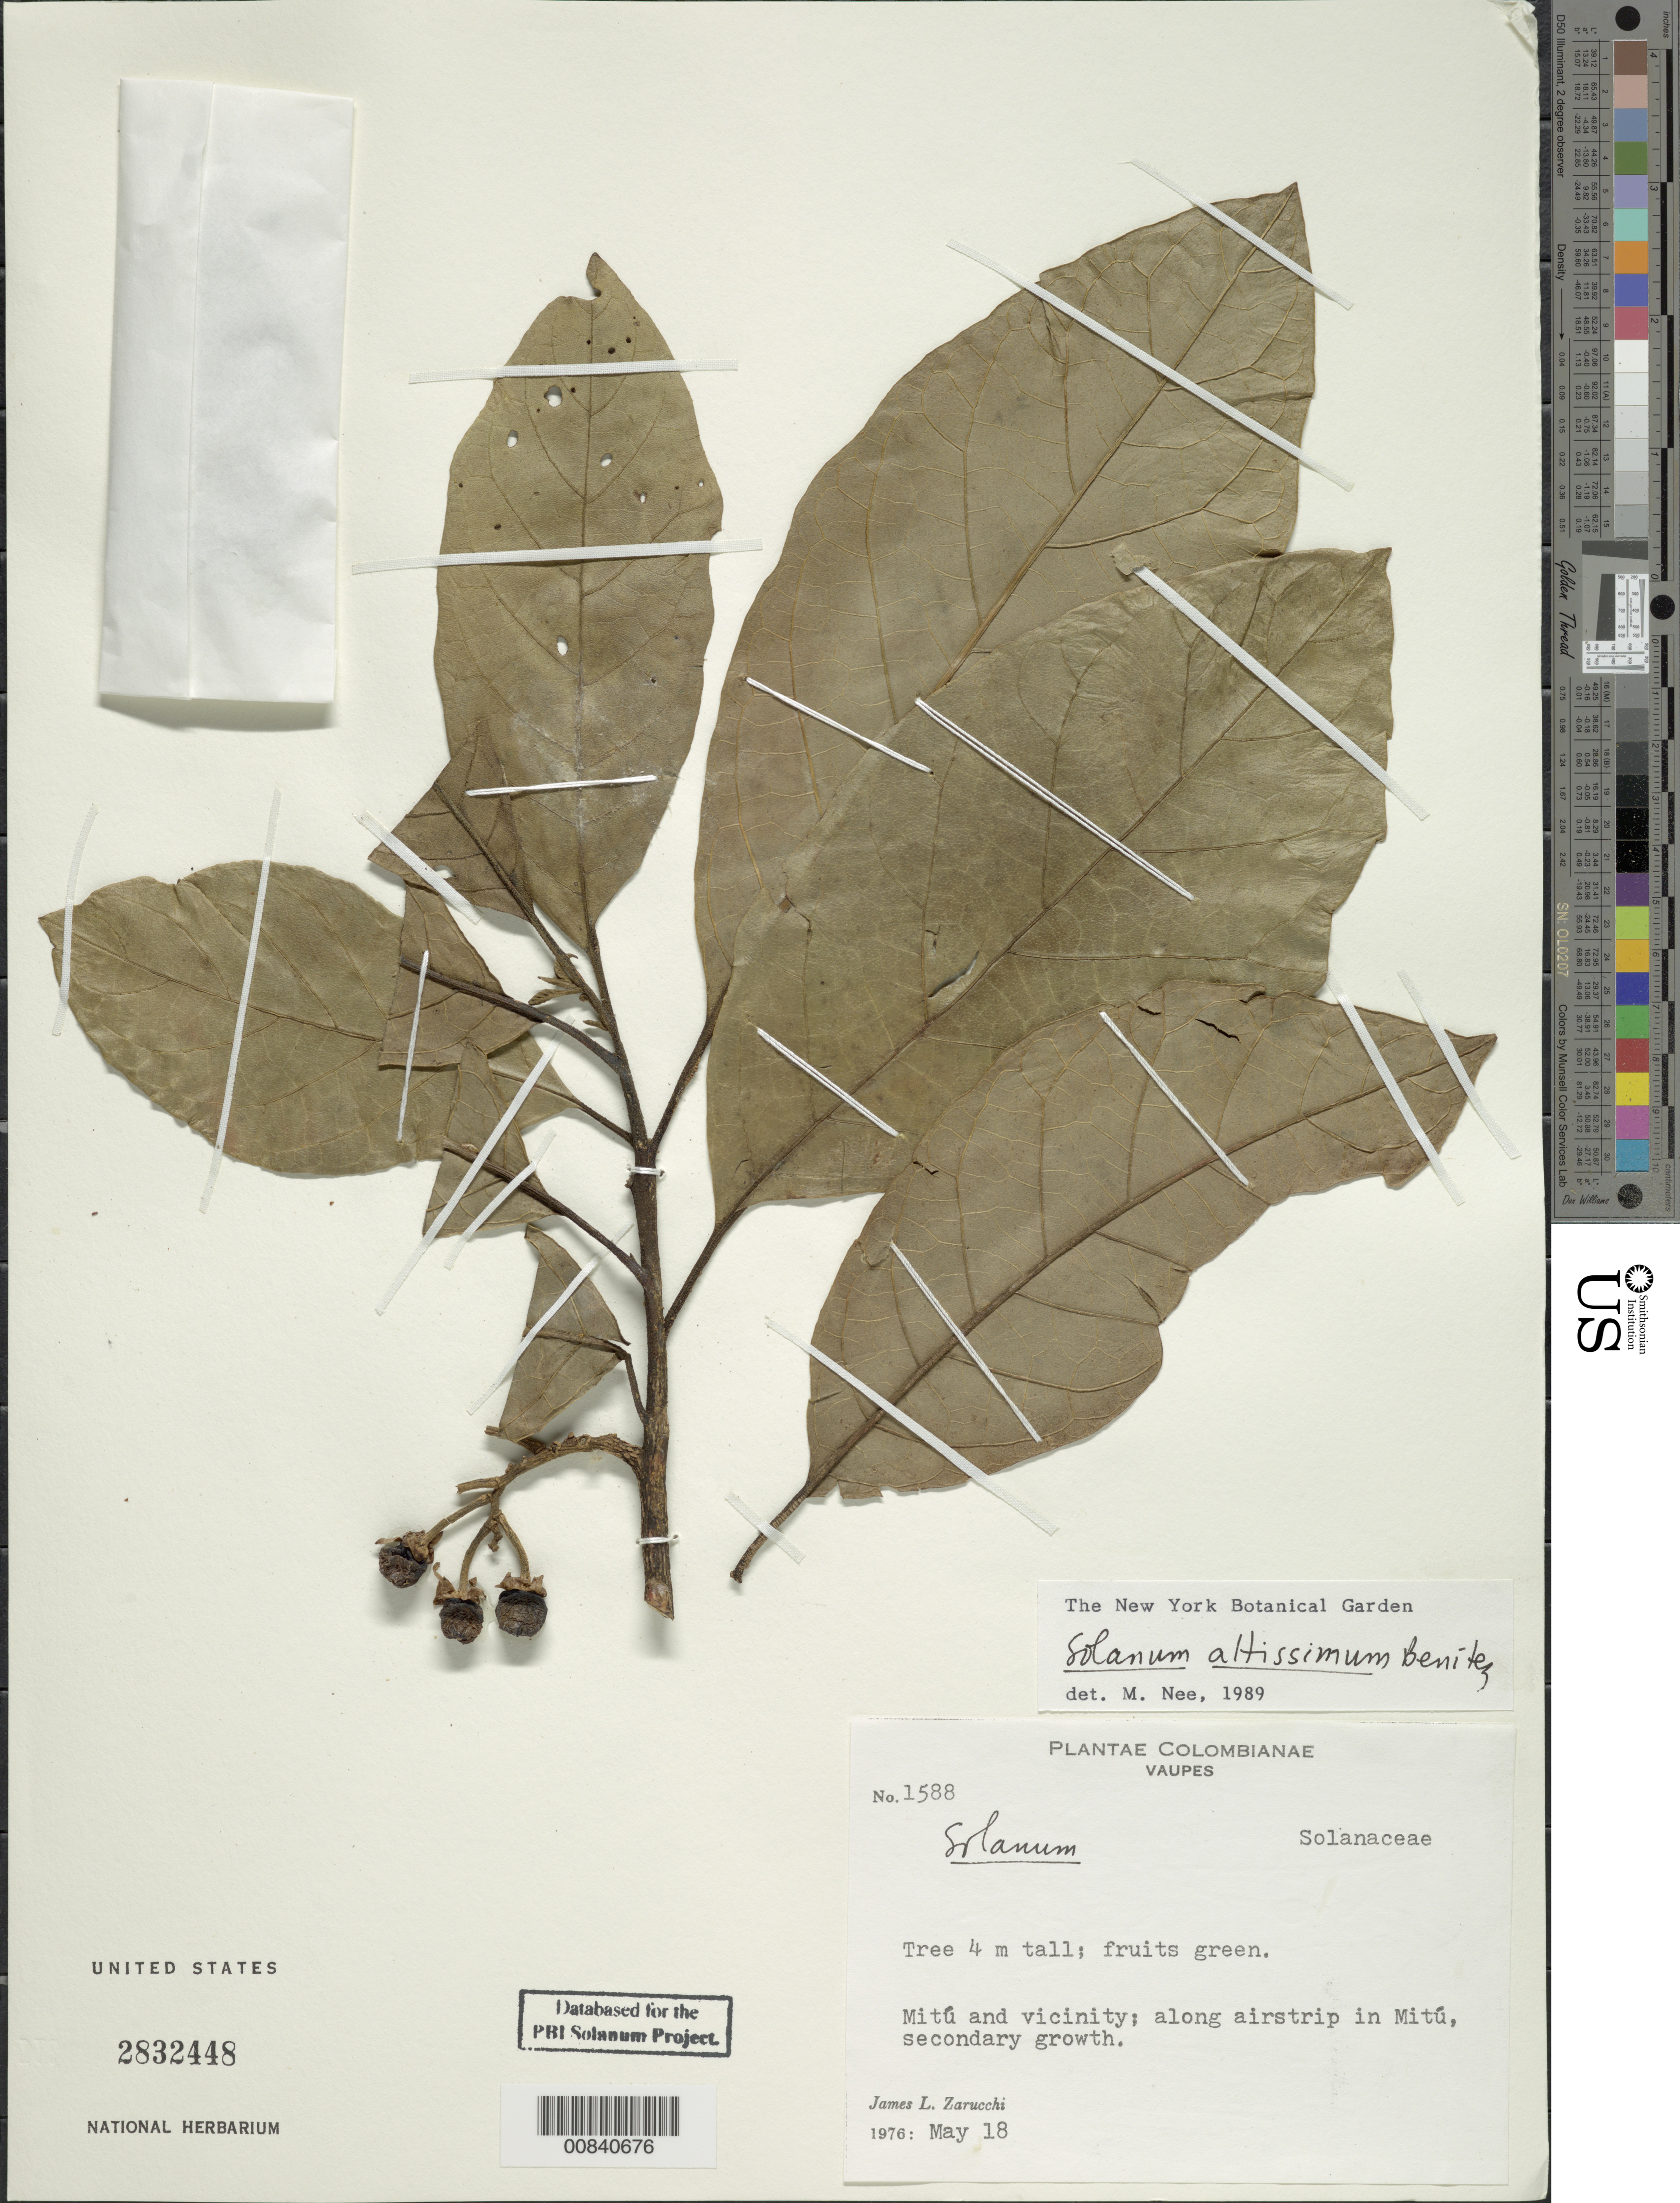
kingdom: Plantae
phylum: Tracheophyta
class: Magnoliopsida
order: Solanales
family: Solanaceae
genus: Solanum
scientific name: Solanum altissimum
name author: Pittier ex Benítez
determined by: Nee, Michael H.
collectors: J. L. Zarucchi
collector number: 1588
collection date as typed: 18 May 1976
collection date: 1976-05-18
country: Colombia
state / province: Vaupés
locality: Mitu and vicinity; along airstrip in Mitu.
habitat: Secondary growth.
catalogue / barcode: US 2832448